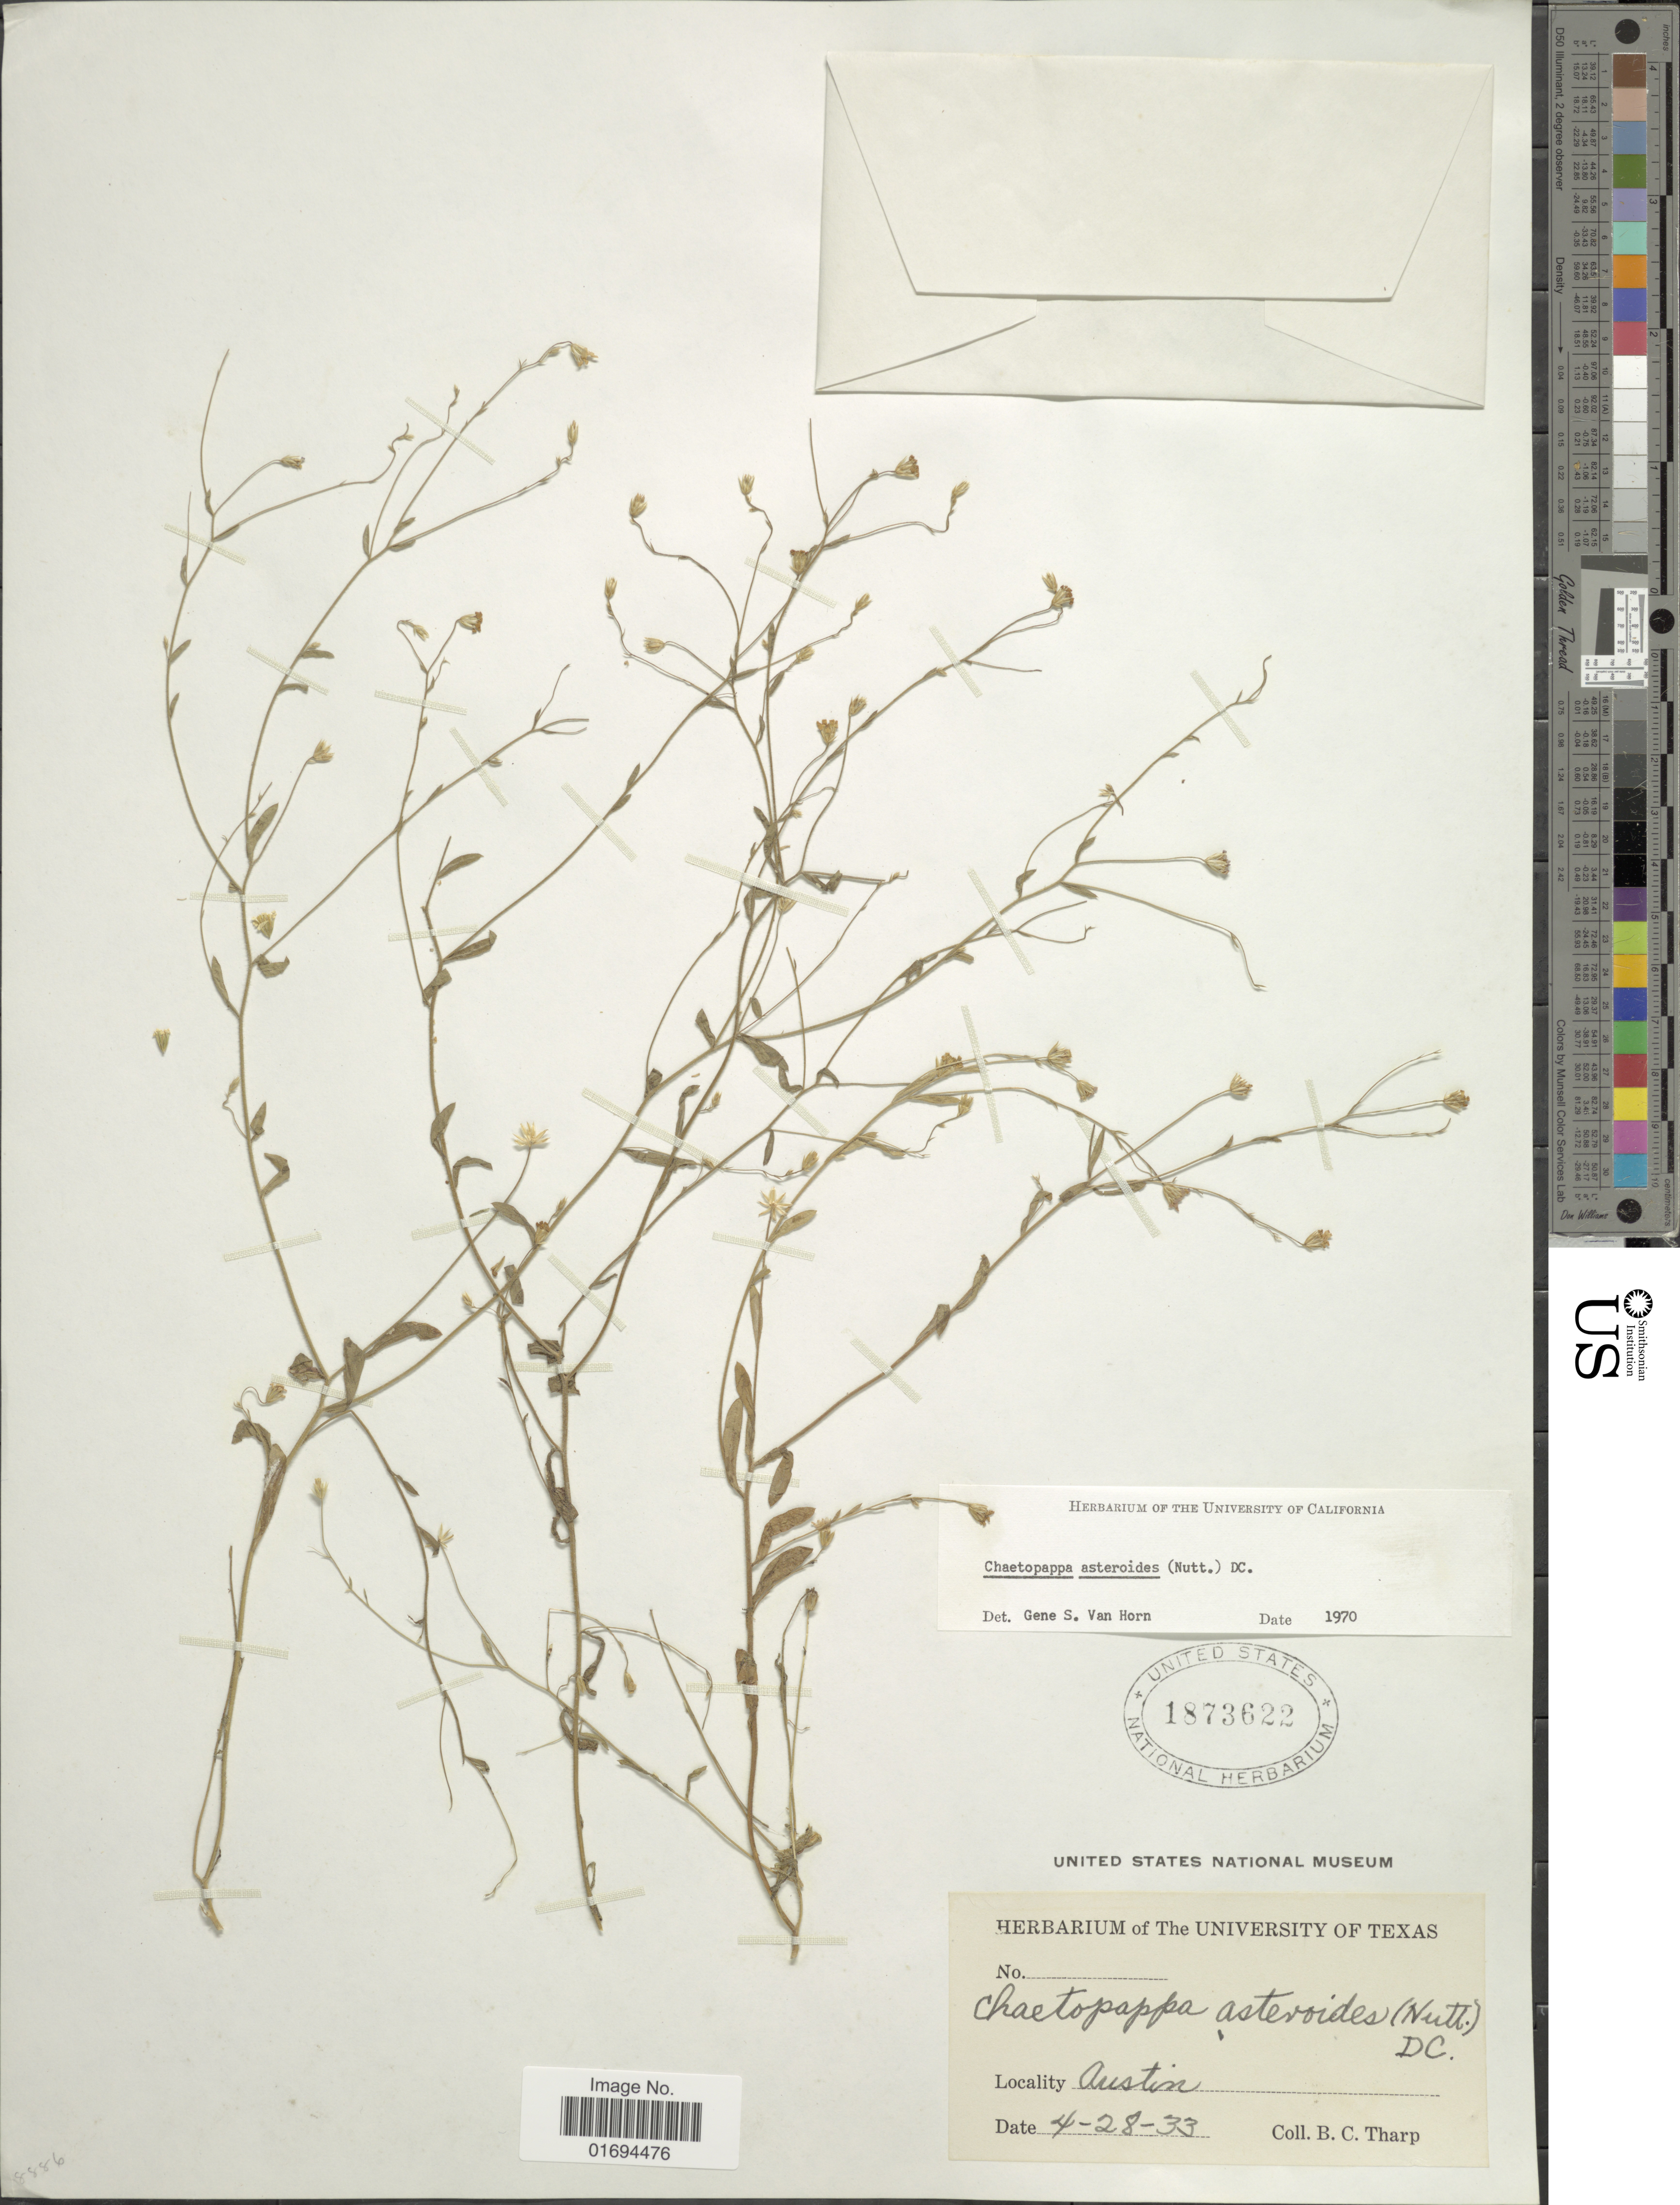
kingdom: Plantae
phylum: Tracheophyta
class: Magnoliopsida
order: Asterales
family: Asteraceae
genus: Chaetopappa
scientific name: Chaetopappa asteroides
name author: (Nutt.) DC.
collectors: B. C. Tharp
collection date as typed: Transcribed d/m/y: 28/4/33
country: United States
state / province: Texas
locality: Austin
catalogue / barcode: US 1873622